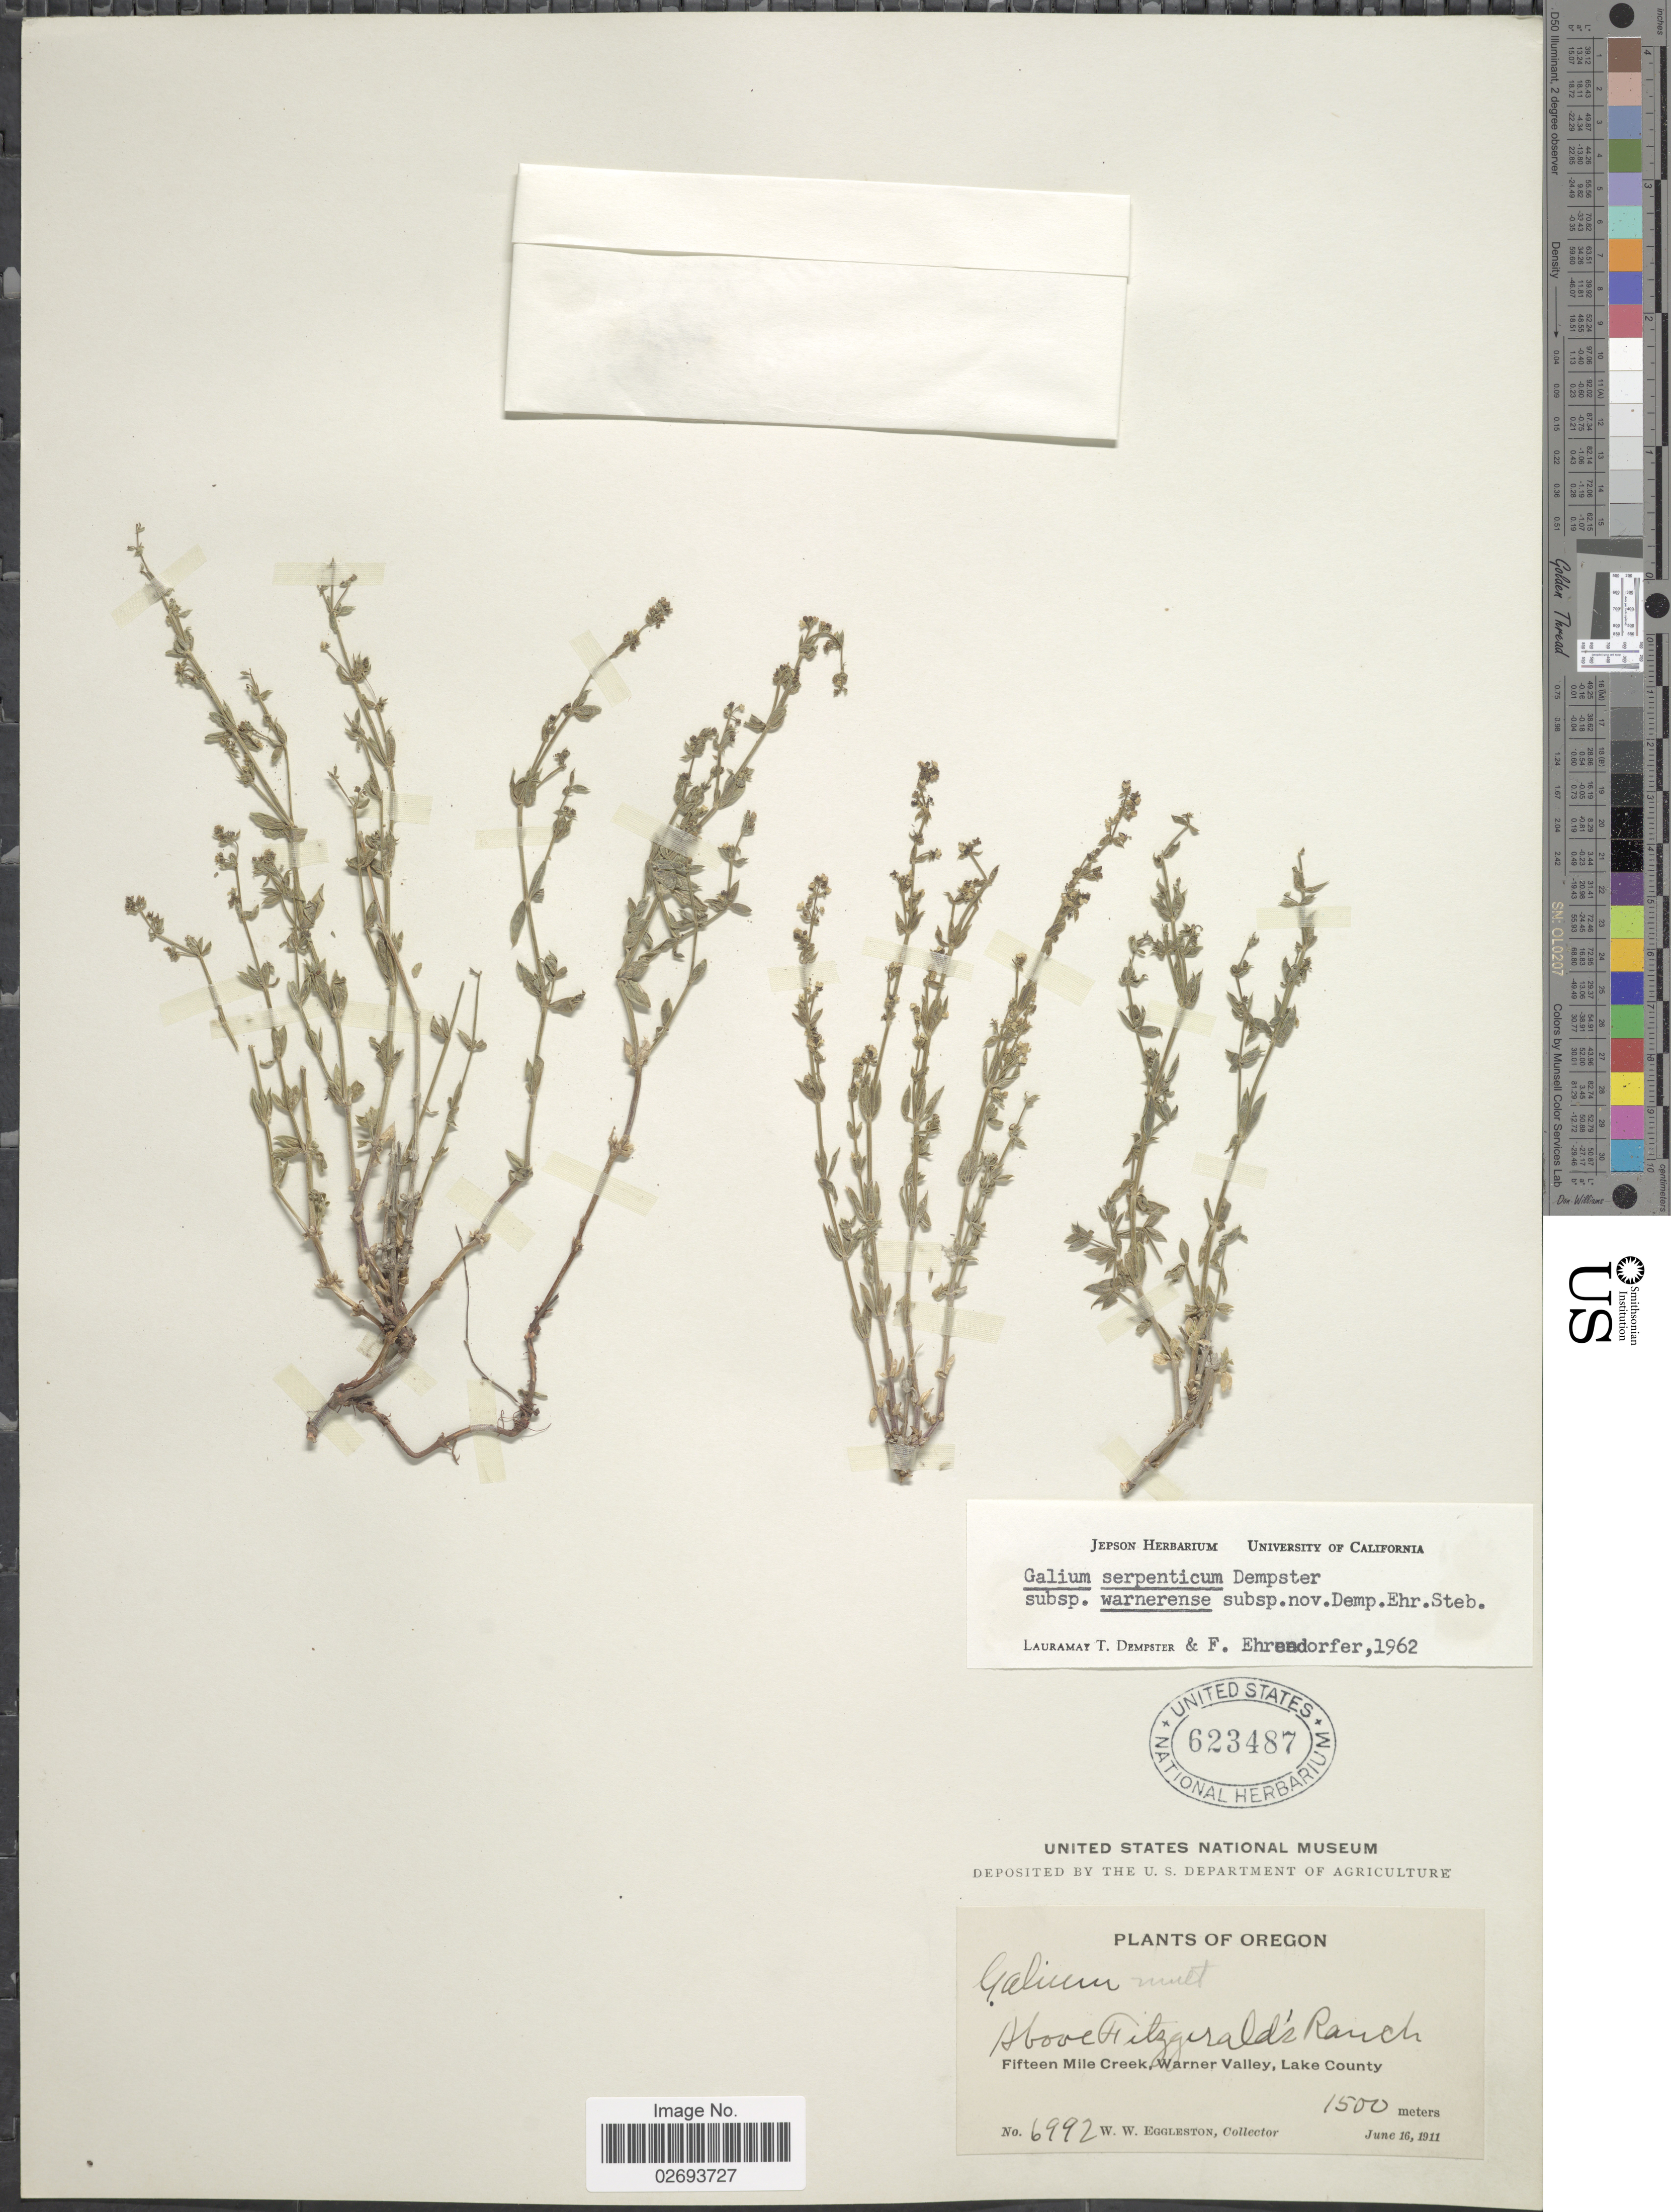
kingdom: Plantae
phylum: Tracheophyta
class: Magnoliopsida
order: Gentianales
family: Rubiaceae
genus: Galium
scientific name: Galium serpenticum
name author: Dempster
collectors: W. W. Eggleston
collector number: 6992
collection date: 1911-06-16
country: United States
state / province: Oregon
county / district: Lake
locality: Above Fitzgeralds Ranch, Fifteen Mile Creek, Warner Valley, Lake County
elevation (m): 1500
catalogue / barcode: US 623487